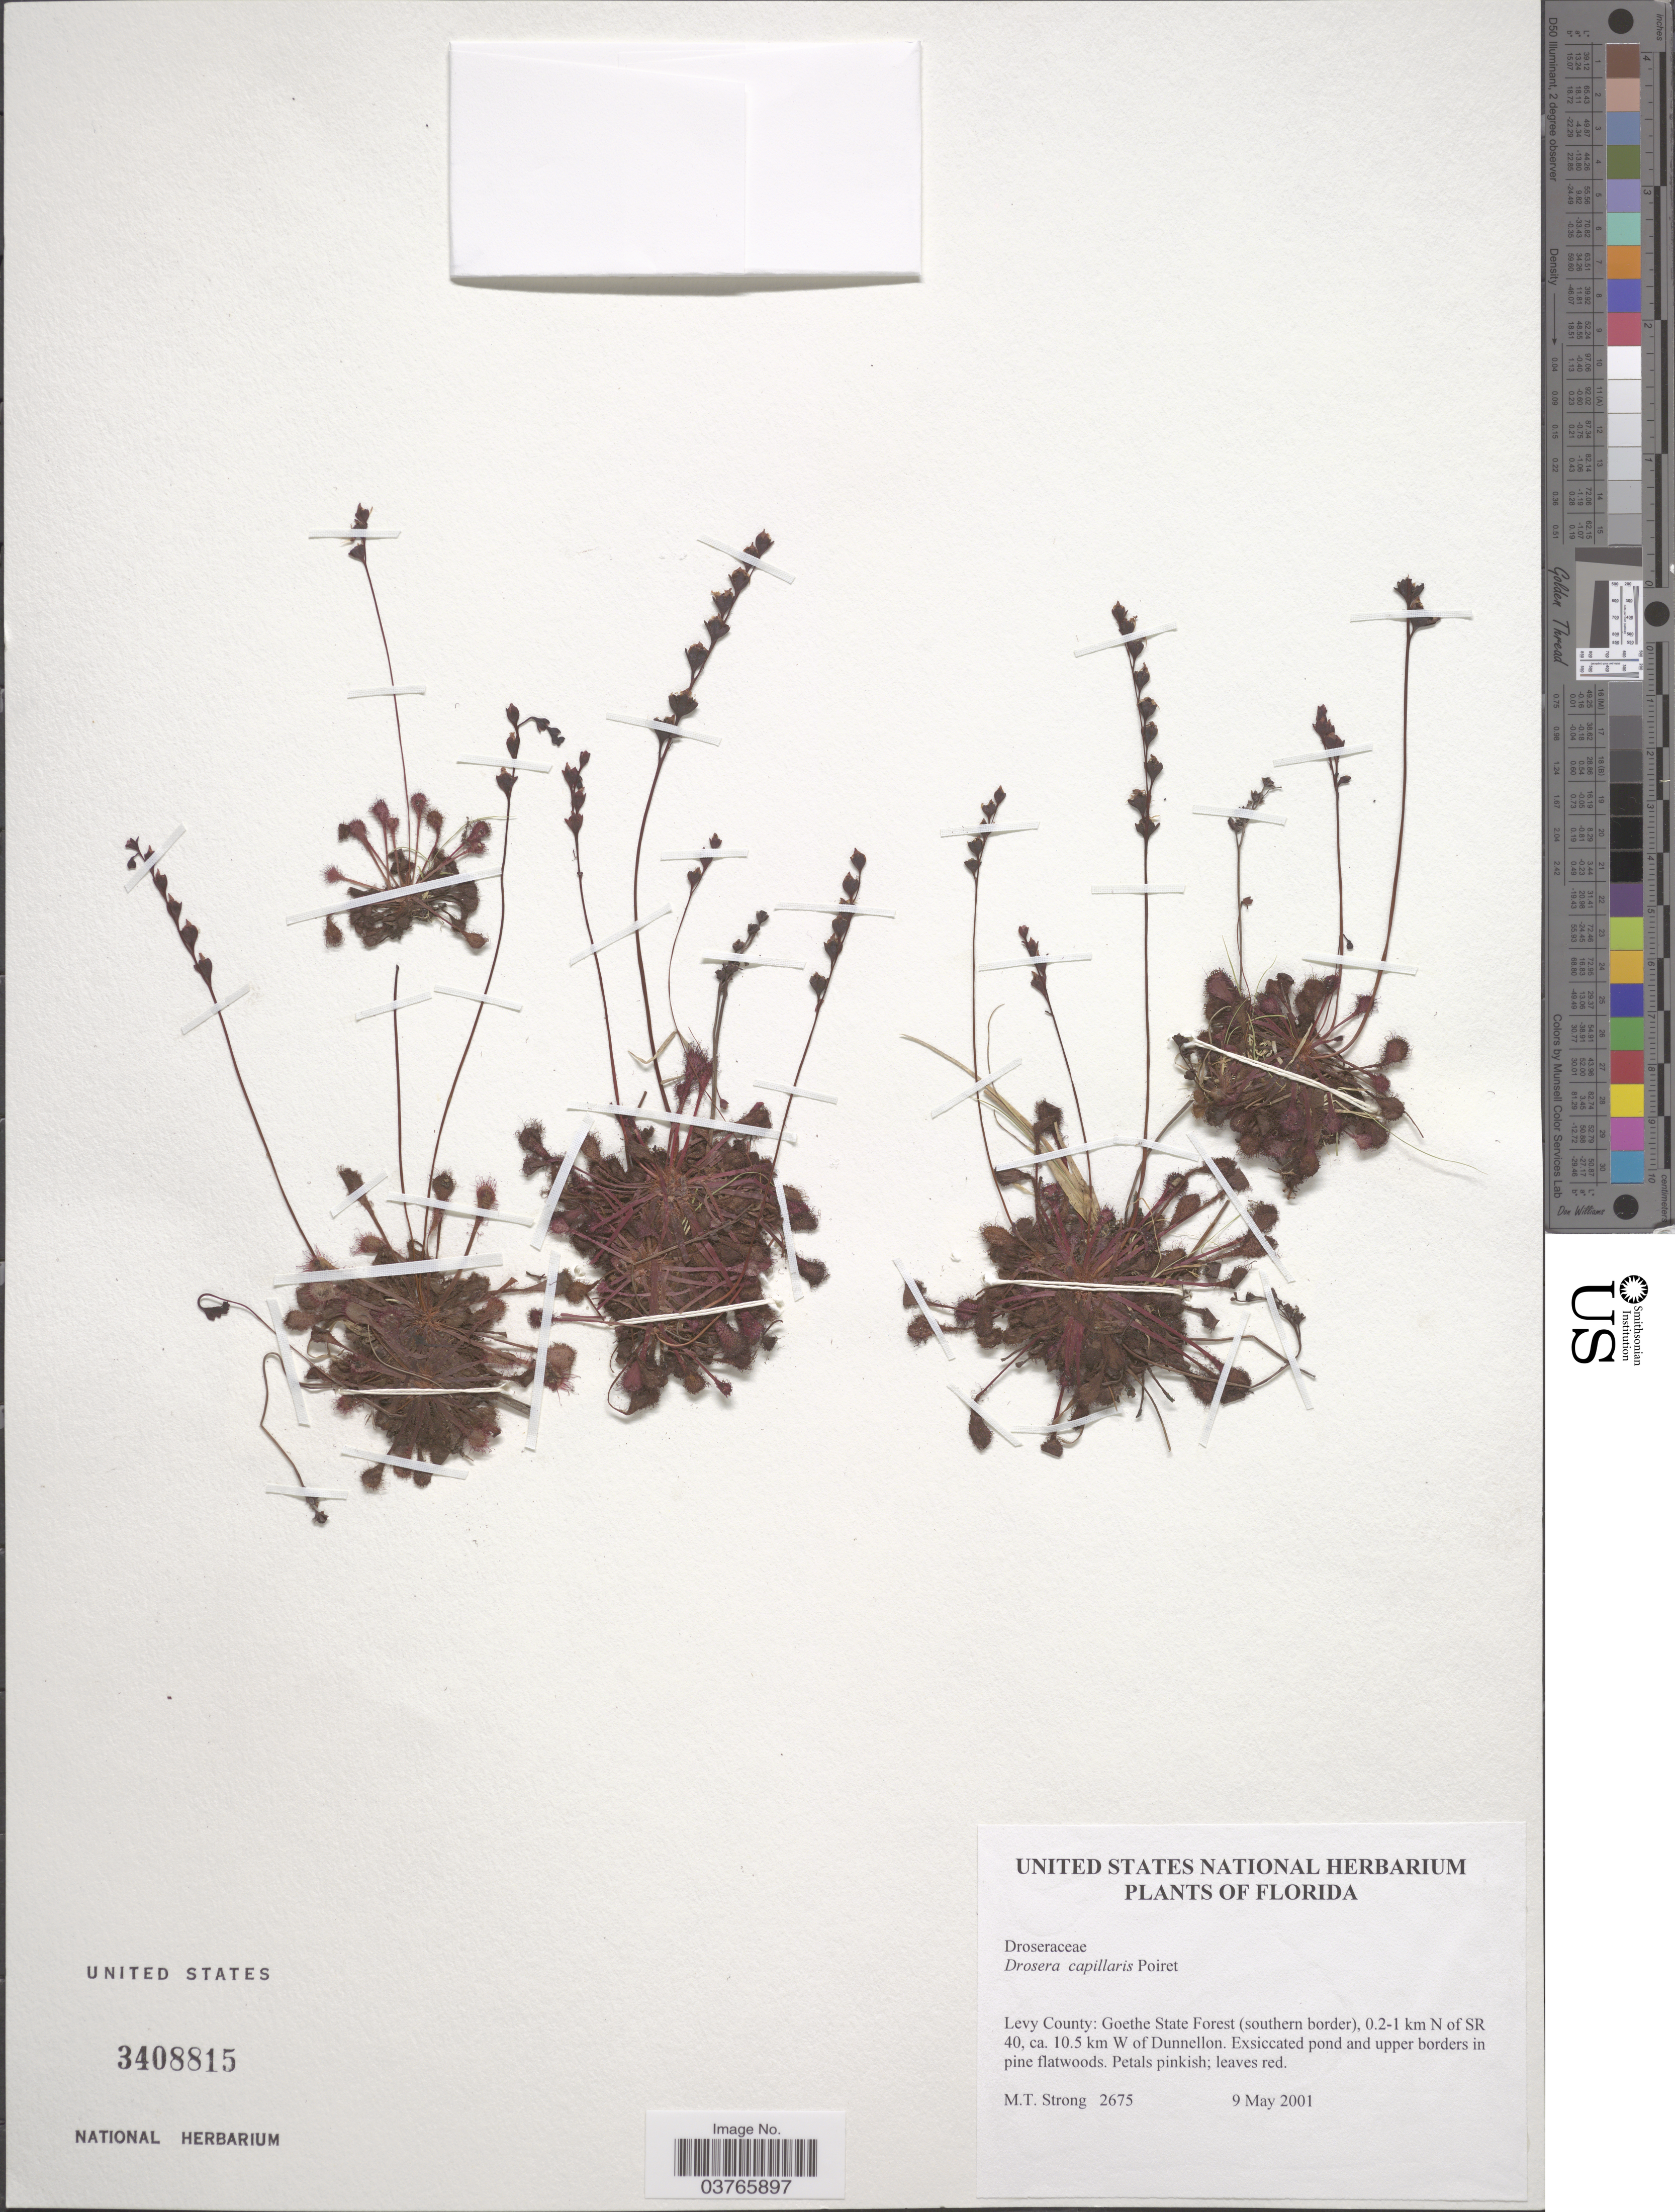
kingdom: Plantae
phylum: Tracheophyta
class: Magnoliopsida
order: Caryophyllales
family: Droseraceae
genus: Drosera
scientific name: Drosera capillaris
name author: Poir.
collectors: M. T. Strong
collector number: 2675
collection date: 2001-05-09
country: United States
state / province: Florida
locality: Levy County: Goethe State Forest (southern border), 0.2-1 km N of SR 40, ca 10.5 km W of Dunnellon.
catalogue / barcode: US 3408815